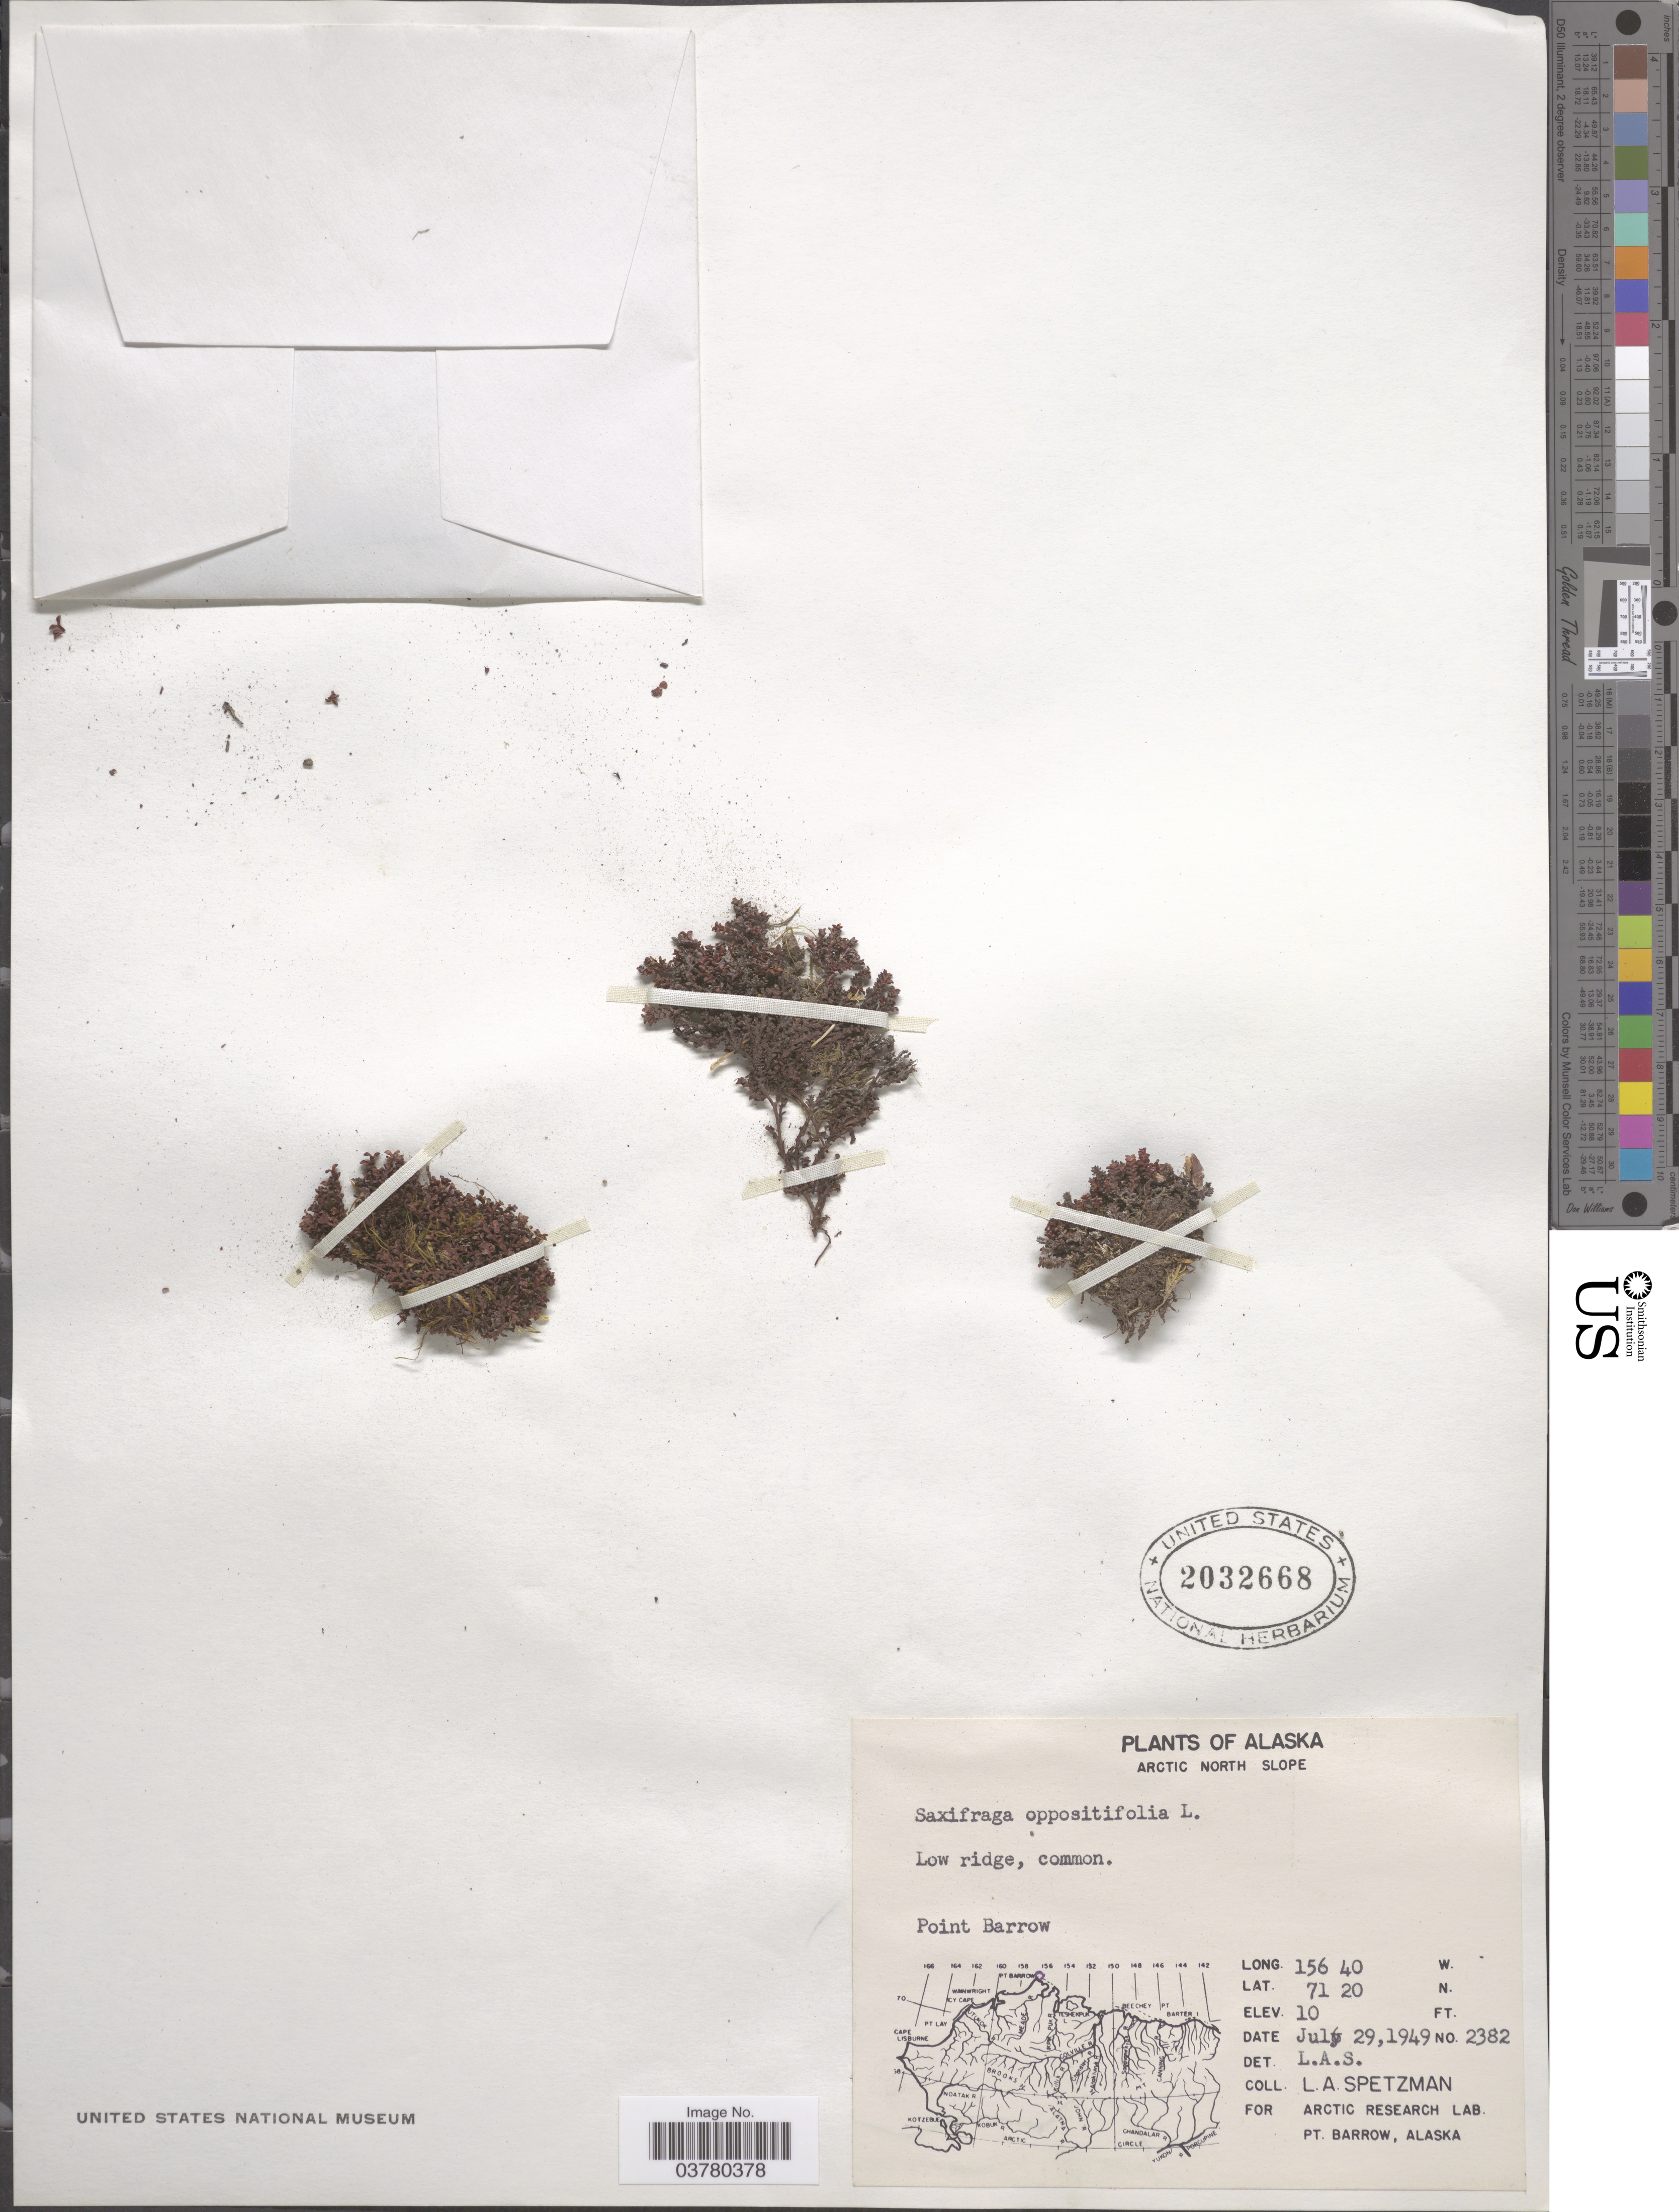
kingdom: Plantae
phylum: Tracheophyta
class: Magnoliopsida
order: Saxifragales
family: Saxifragaceae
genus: Saxifraga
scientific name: Saxifraga oppositifolia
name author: L.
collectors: L. Spetzman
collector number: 2382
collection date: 1949-07-29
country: United States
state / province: Alaska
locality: Arctic North Slope. Point Barrow.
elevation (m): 3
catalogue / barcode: US 2032668